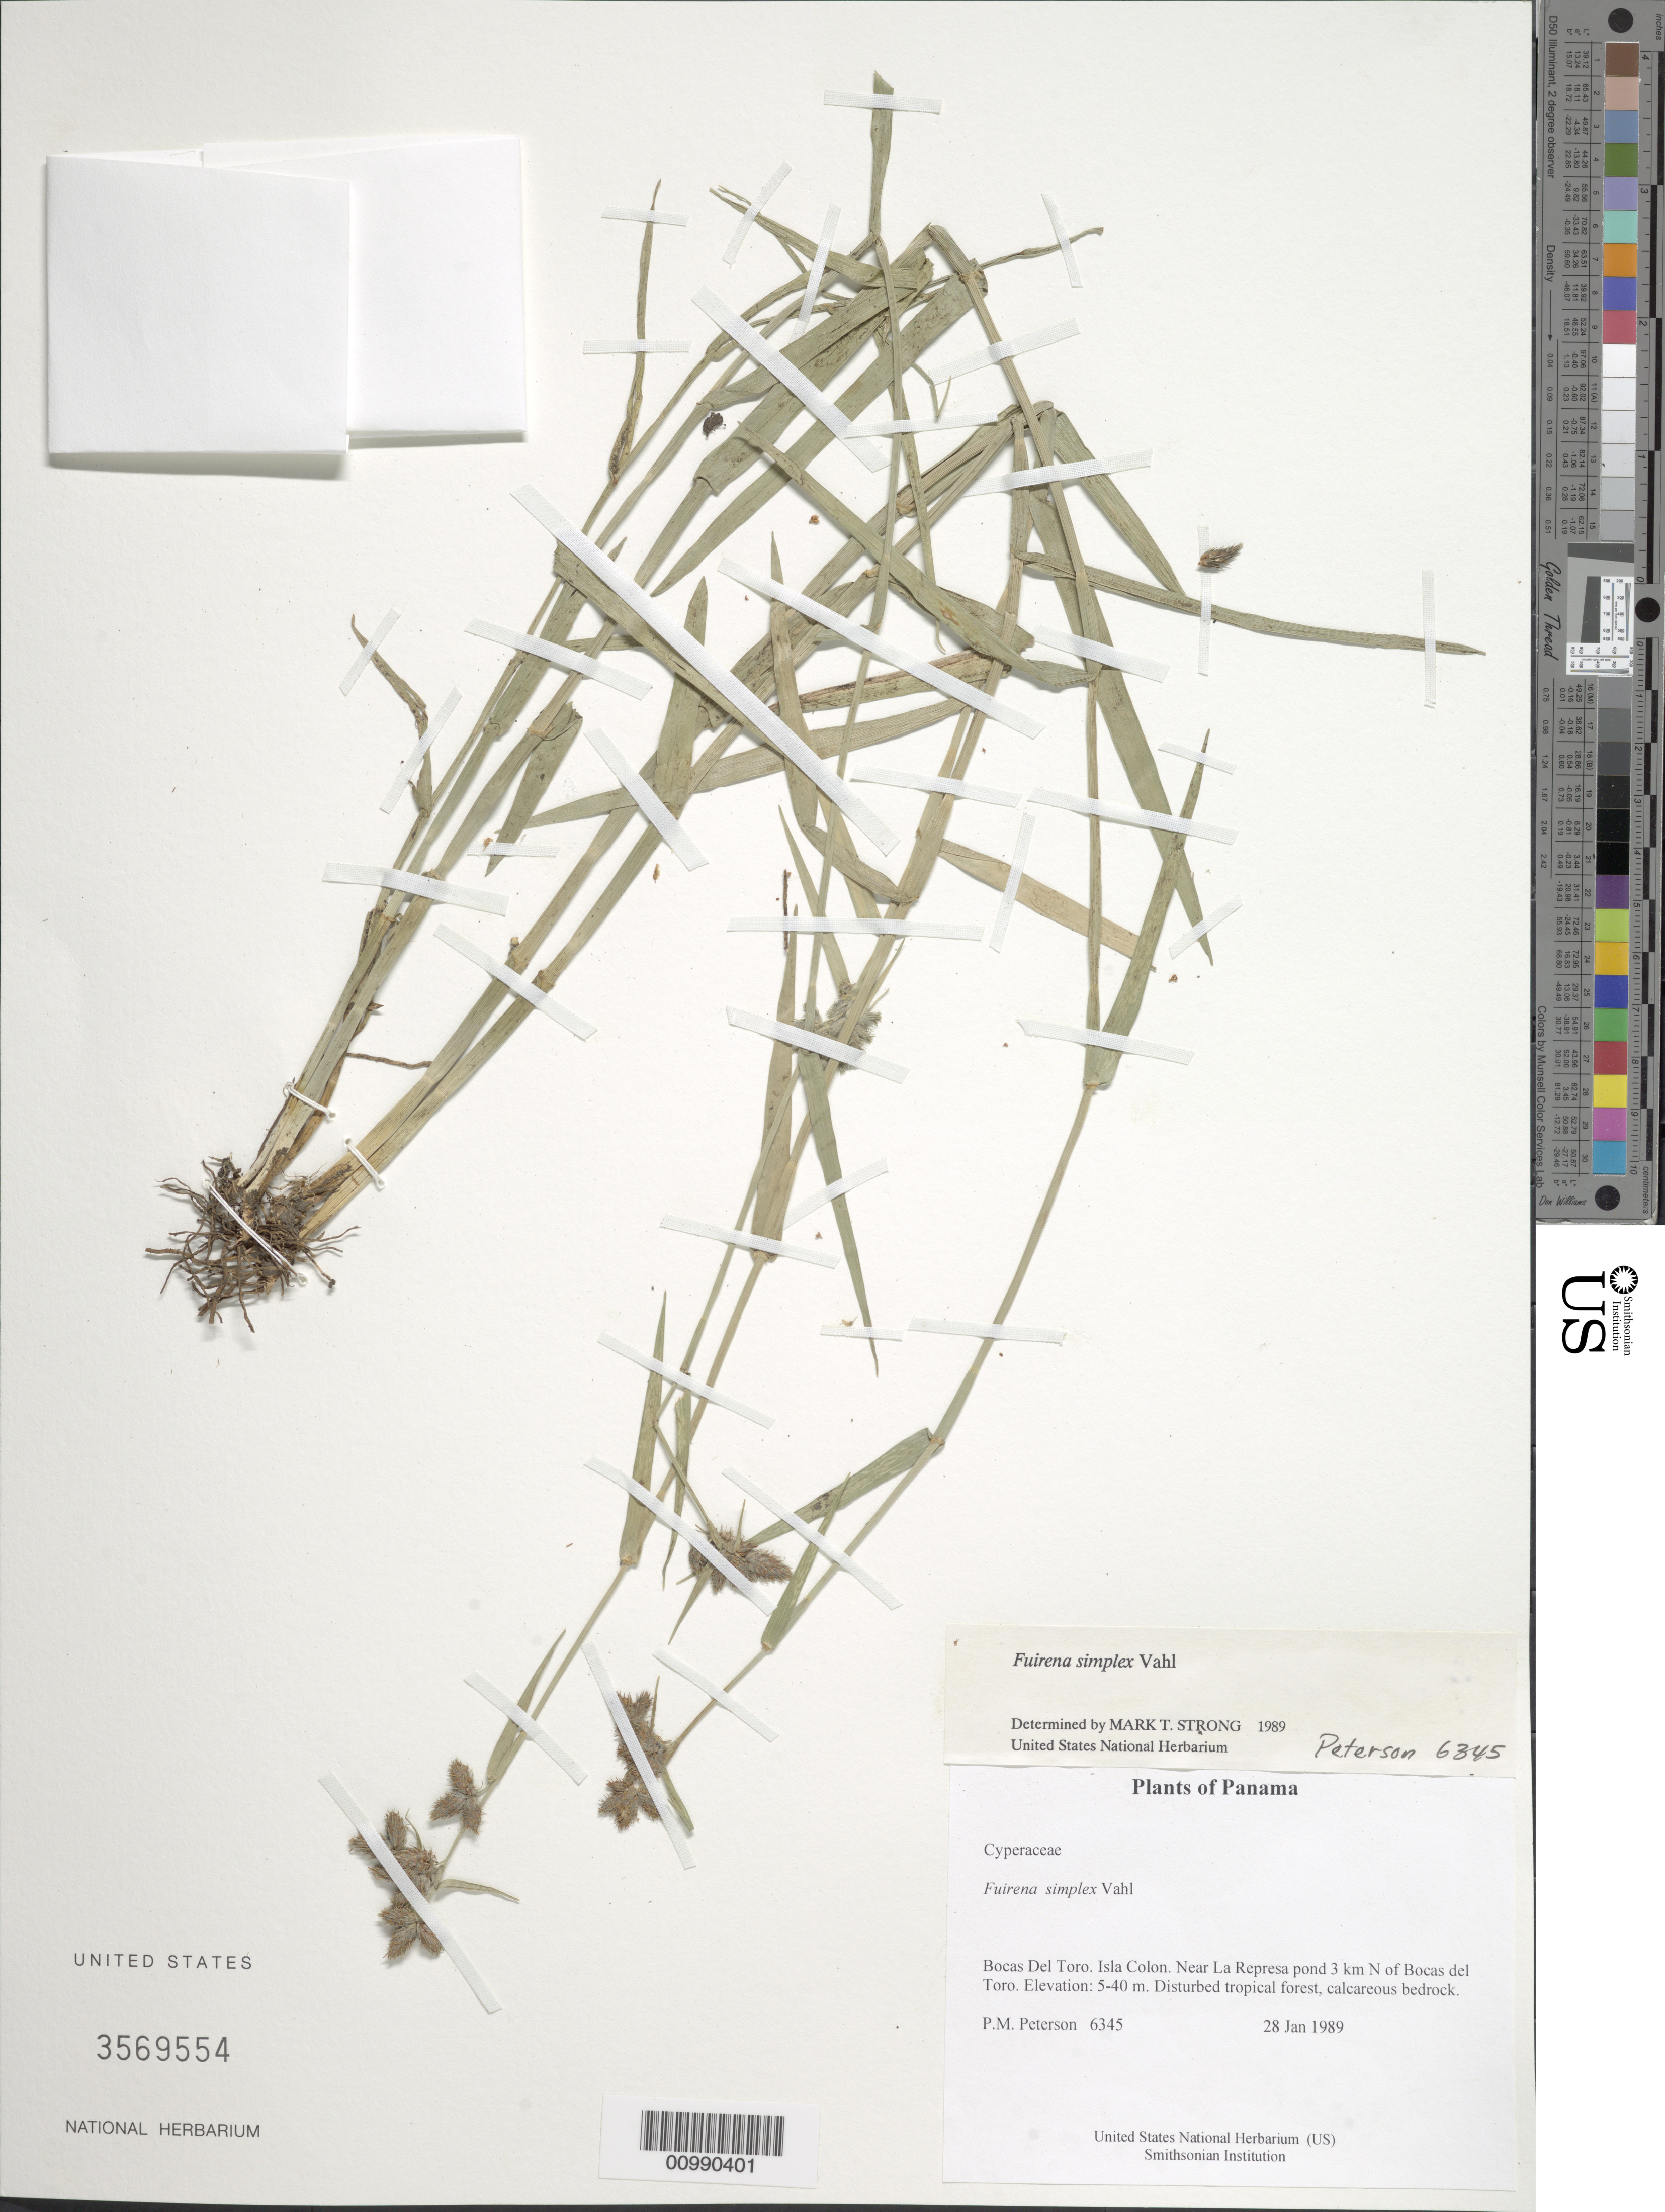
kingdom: Plantae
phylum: Tracheophyta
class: Liliopsida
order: Poales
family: Cyperaceae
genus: Fuirena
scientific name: Fuirena simplex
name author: Vahl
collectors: P. M. Peterson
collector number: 06345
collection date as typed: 28 Jan 1989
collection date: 1989-01-28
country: Panama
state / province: Bocas del Toro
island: Colón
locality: Near La Represa pond 3 km N of Bocas del Toro.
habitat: Disturbed tropical forest, calcareous bedrock.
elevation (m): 5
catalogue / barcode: US 3569554